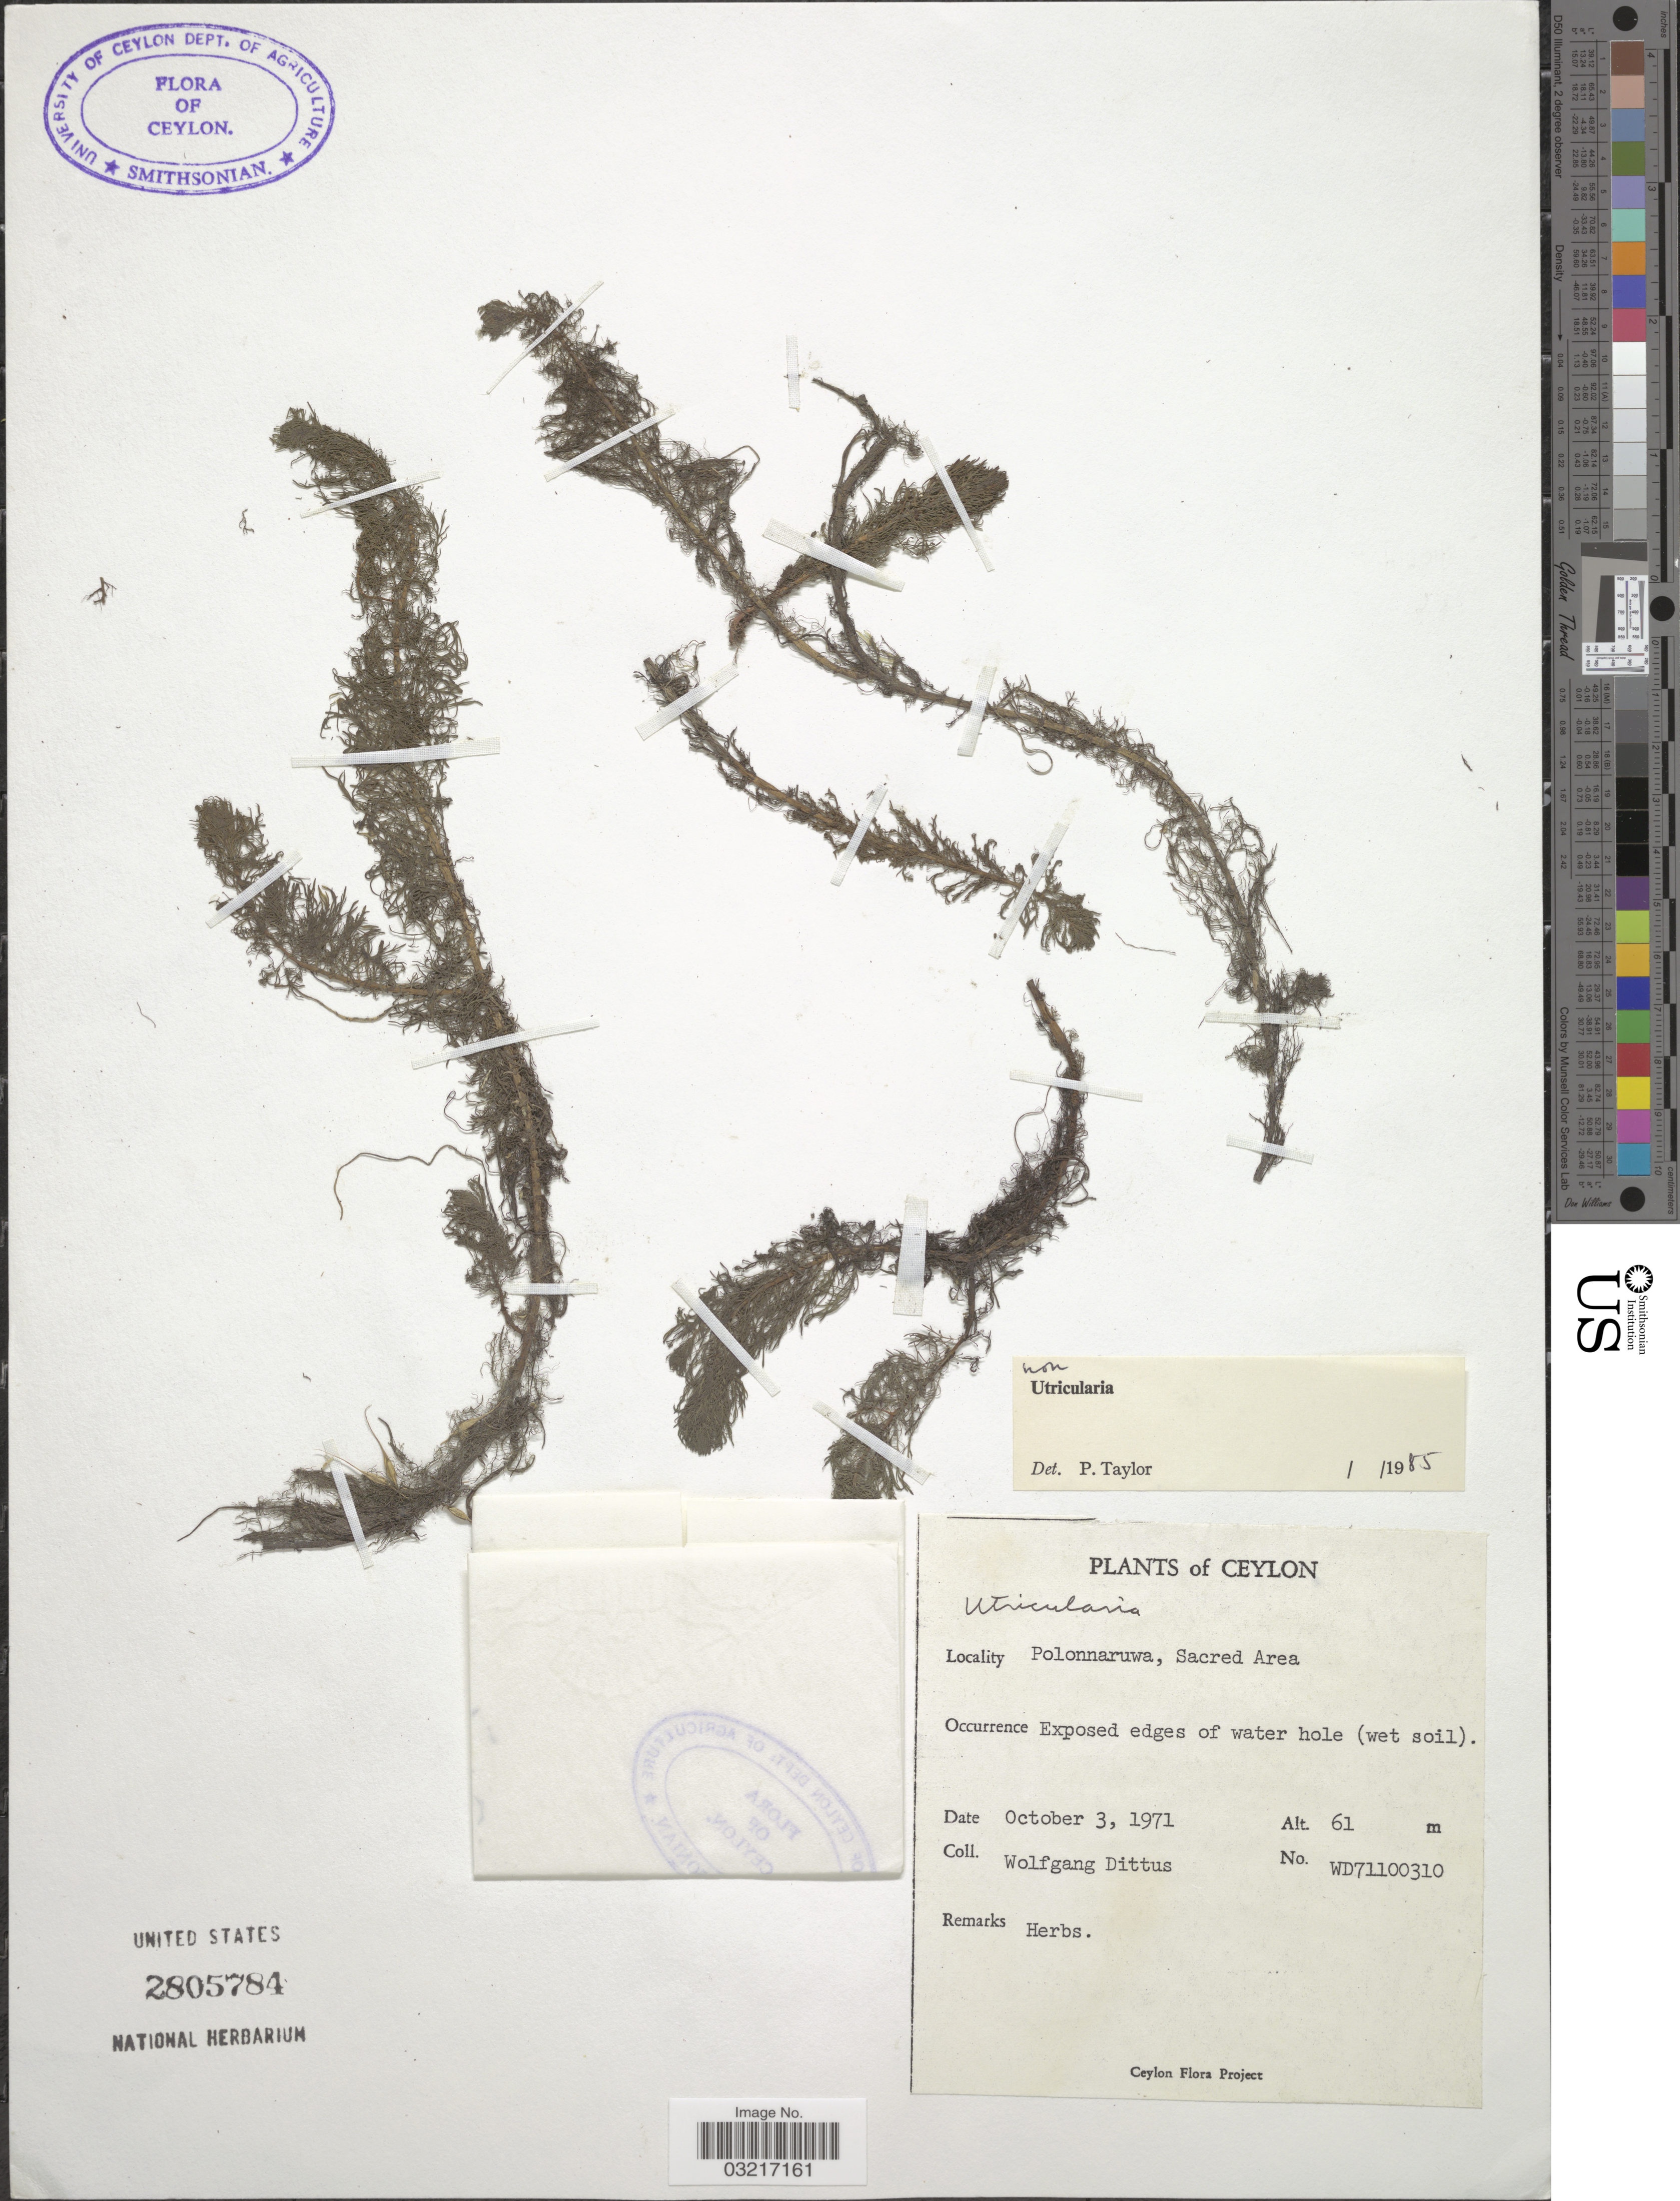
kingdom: Plantae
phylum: Tracheophyta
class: Magnoliopsida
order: Lamiales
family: Lentibulariaceae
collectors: W. Dittus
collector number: WD71100310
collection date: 1971-10-03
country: Sri Lanka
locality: Ceylon. Polonnaruwa, Sacred Area.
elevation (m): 61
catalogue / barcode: US 2805784